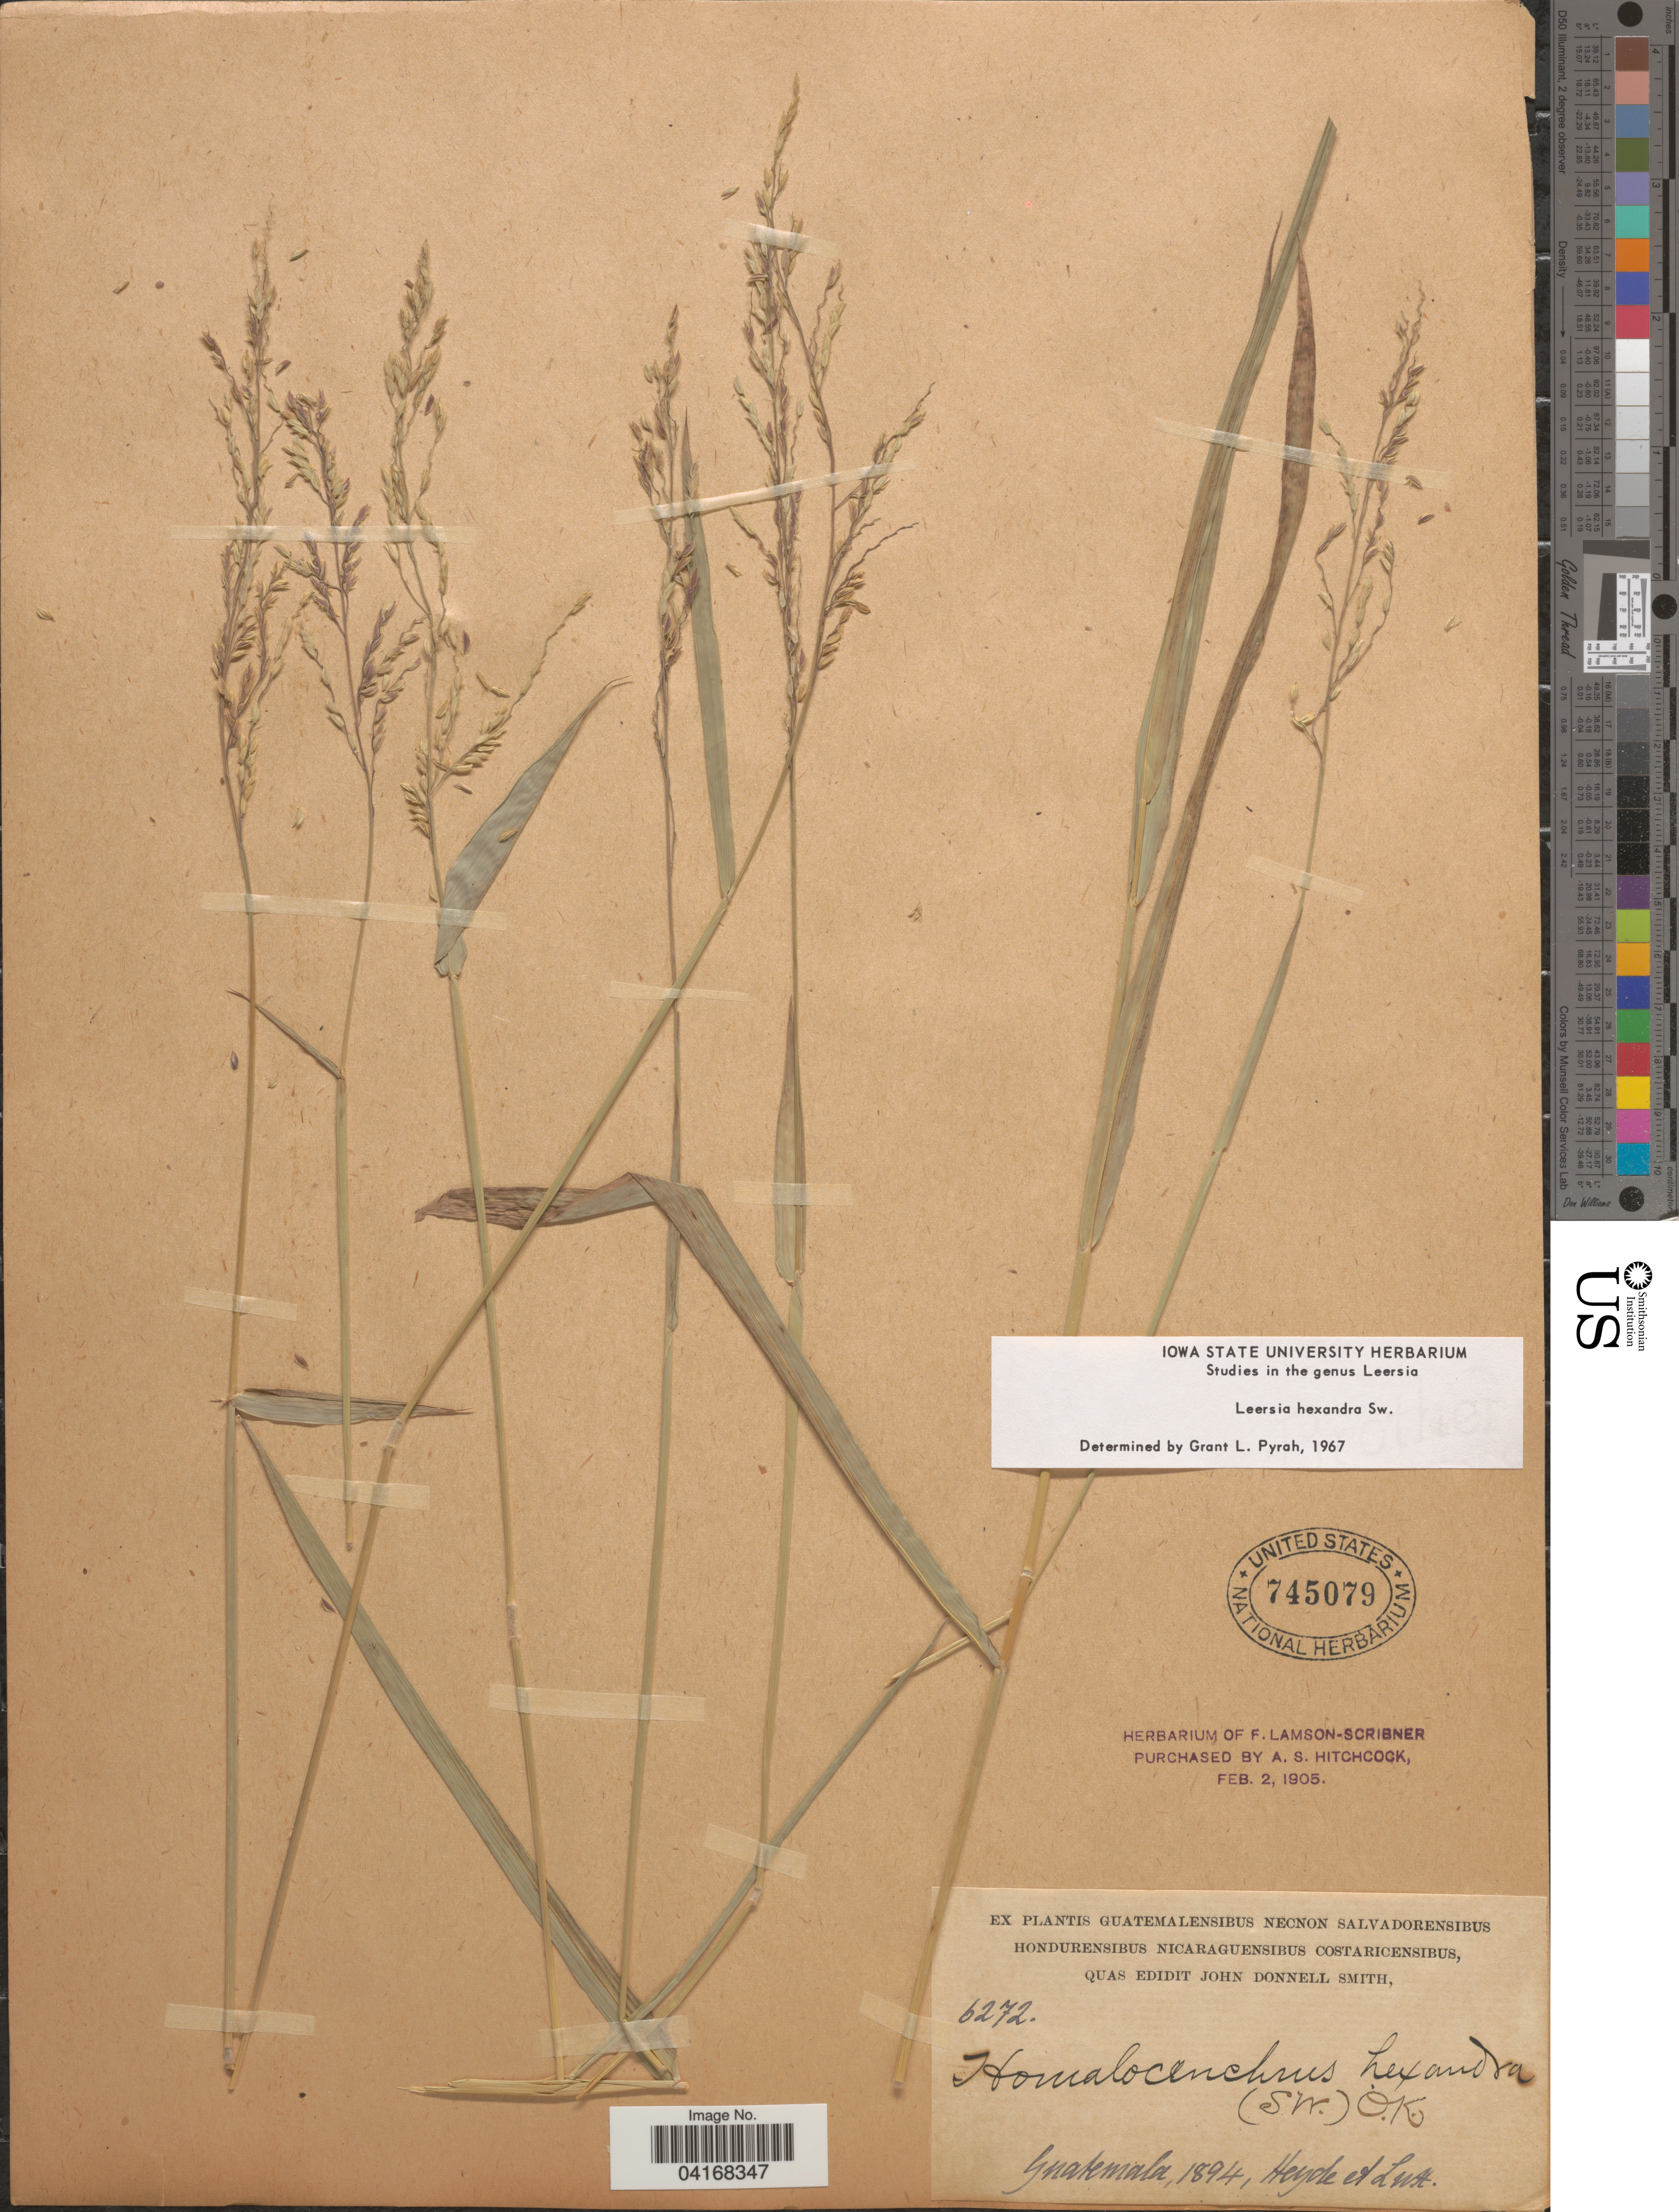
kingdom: Plantae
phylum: Tracheophyta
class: Liliopsida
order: Poales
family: Poaceae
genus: Leersia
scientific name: Leersia hexandra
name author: Sw.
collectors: Heyde & Lux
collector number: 6272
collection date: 1894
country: Guatemala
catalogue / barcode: US 745079